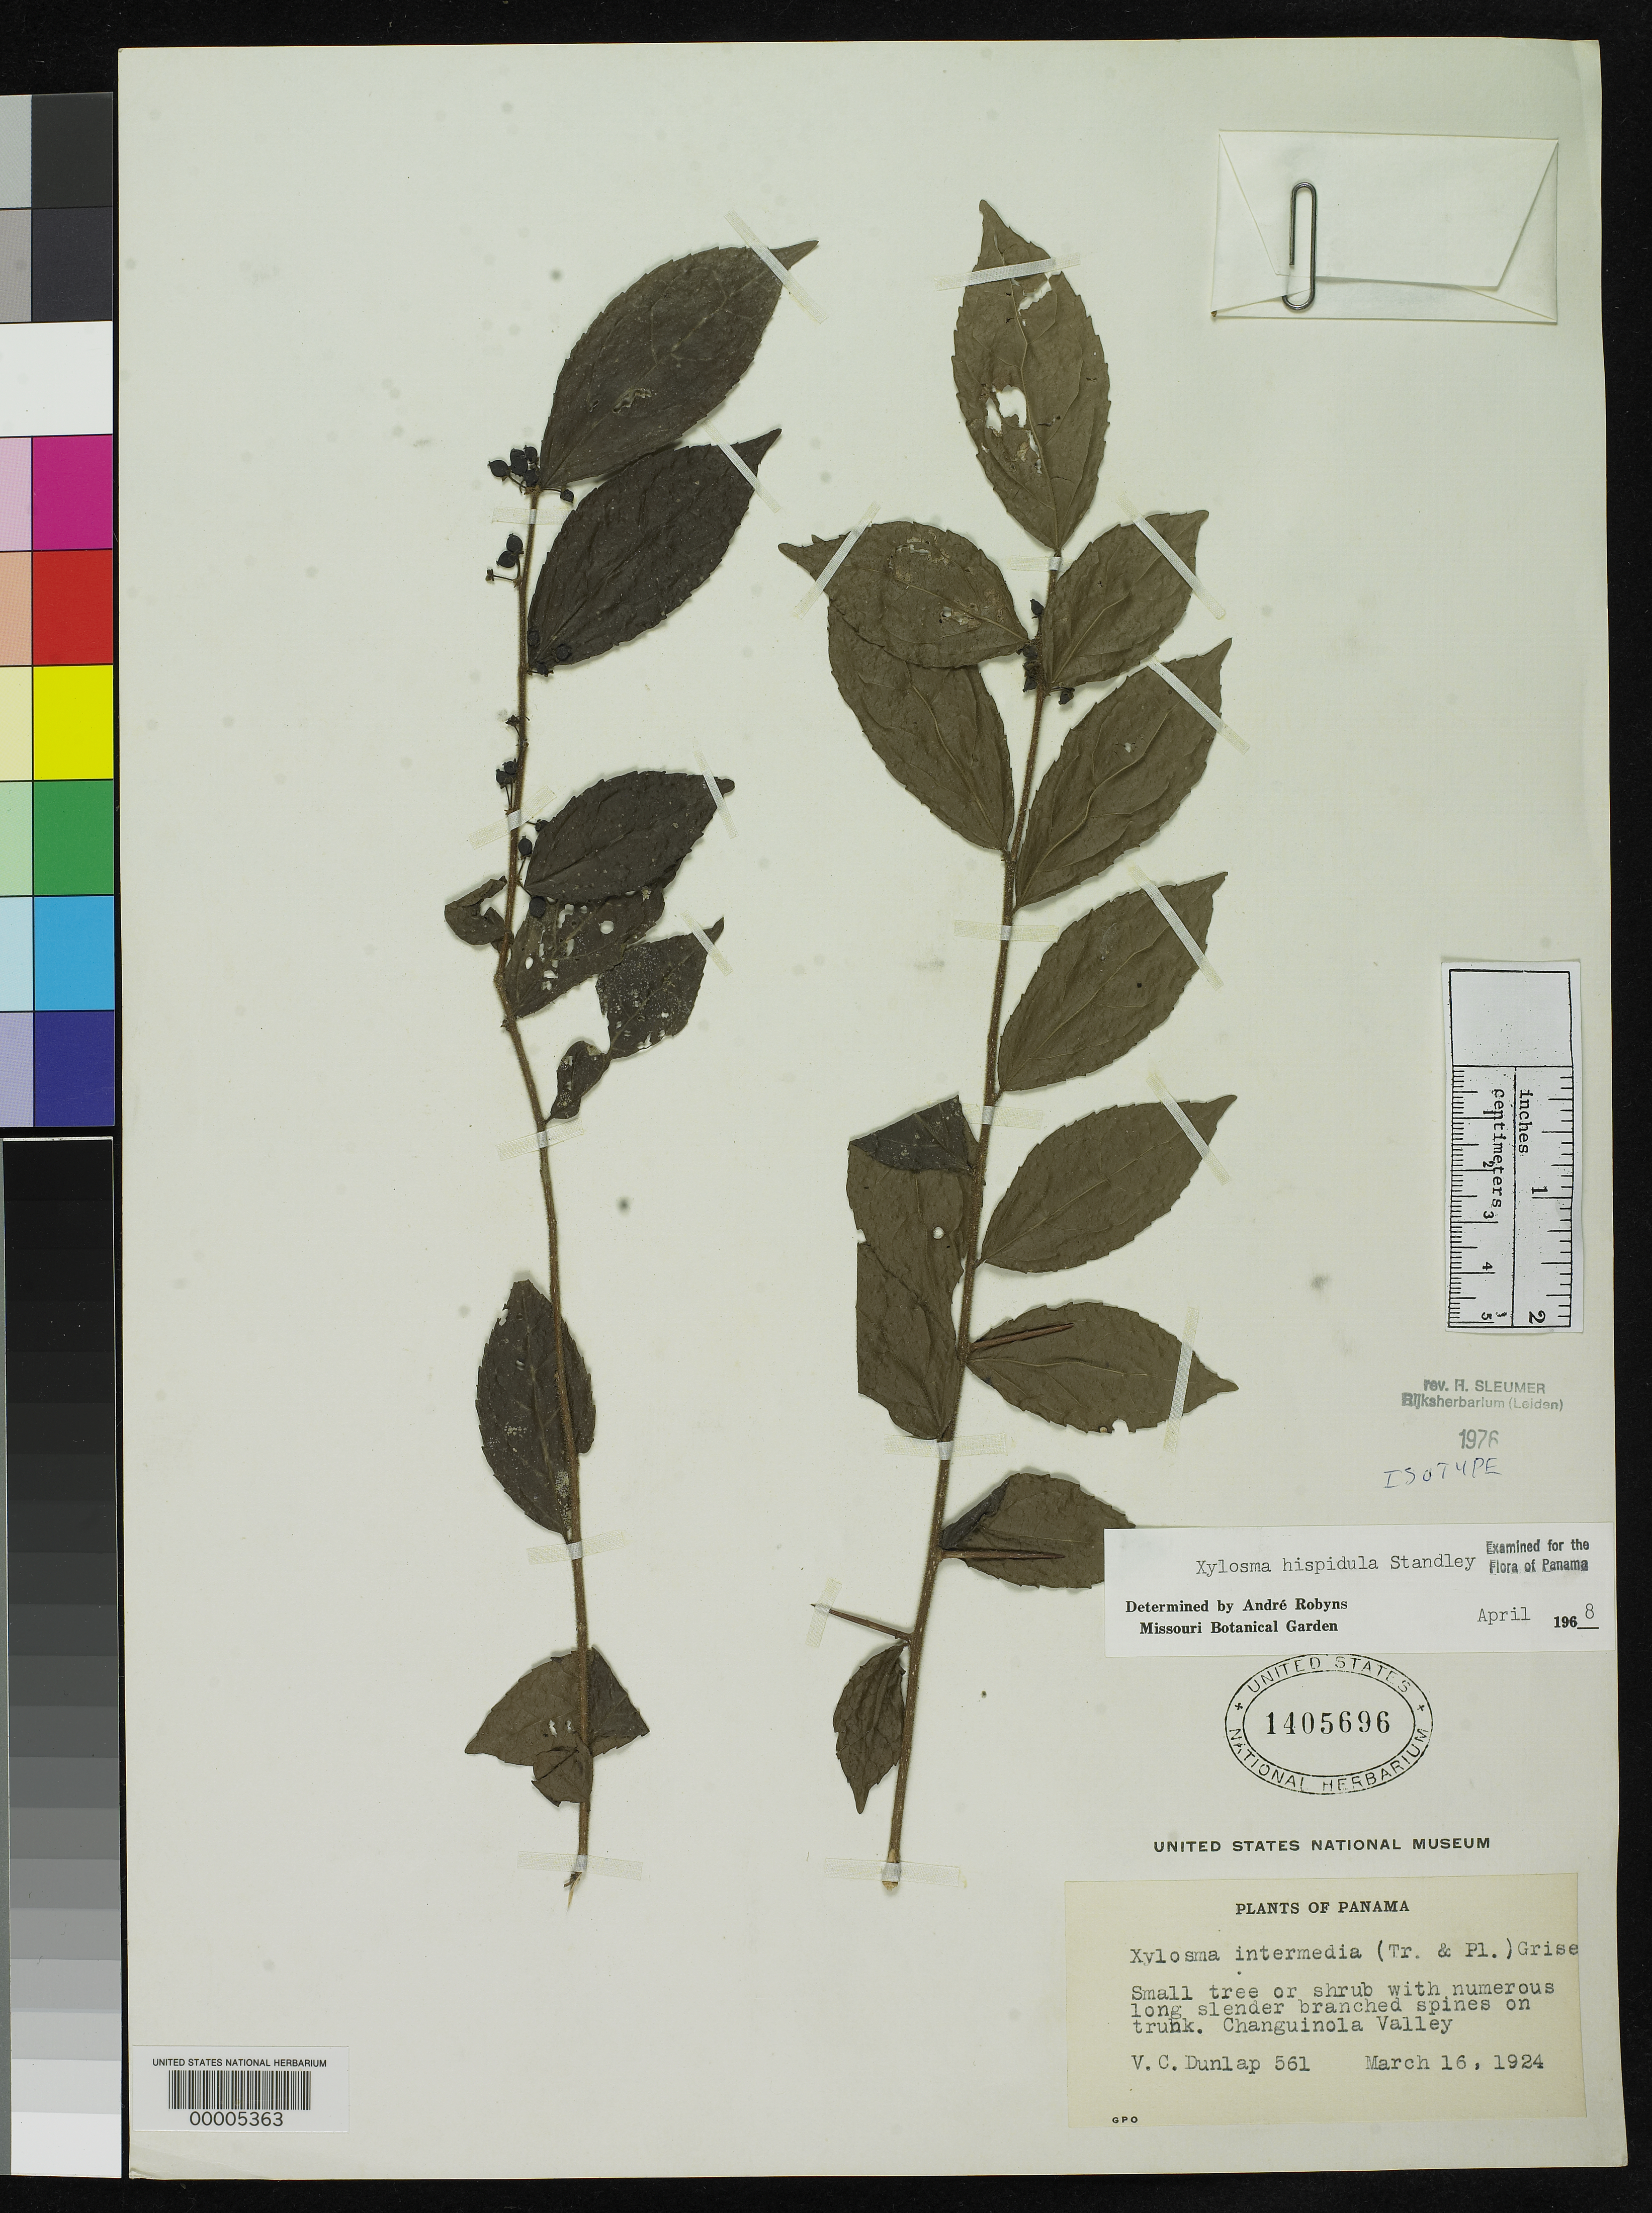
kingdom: Plantae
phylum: Tracheophyta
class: Magnoliopsida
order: Malpighiales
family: Salicaceae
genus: Xylosma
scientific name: Xylosma hispidula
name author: Standl.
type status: Isotype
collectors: V. C. Dunlap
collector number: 561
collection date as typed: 16 Mar 1924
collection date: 1924-03-16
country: Panama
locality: Changuinola Valley.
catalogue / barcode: US 1405696